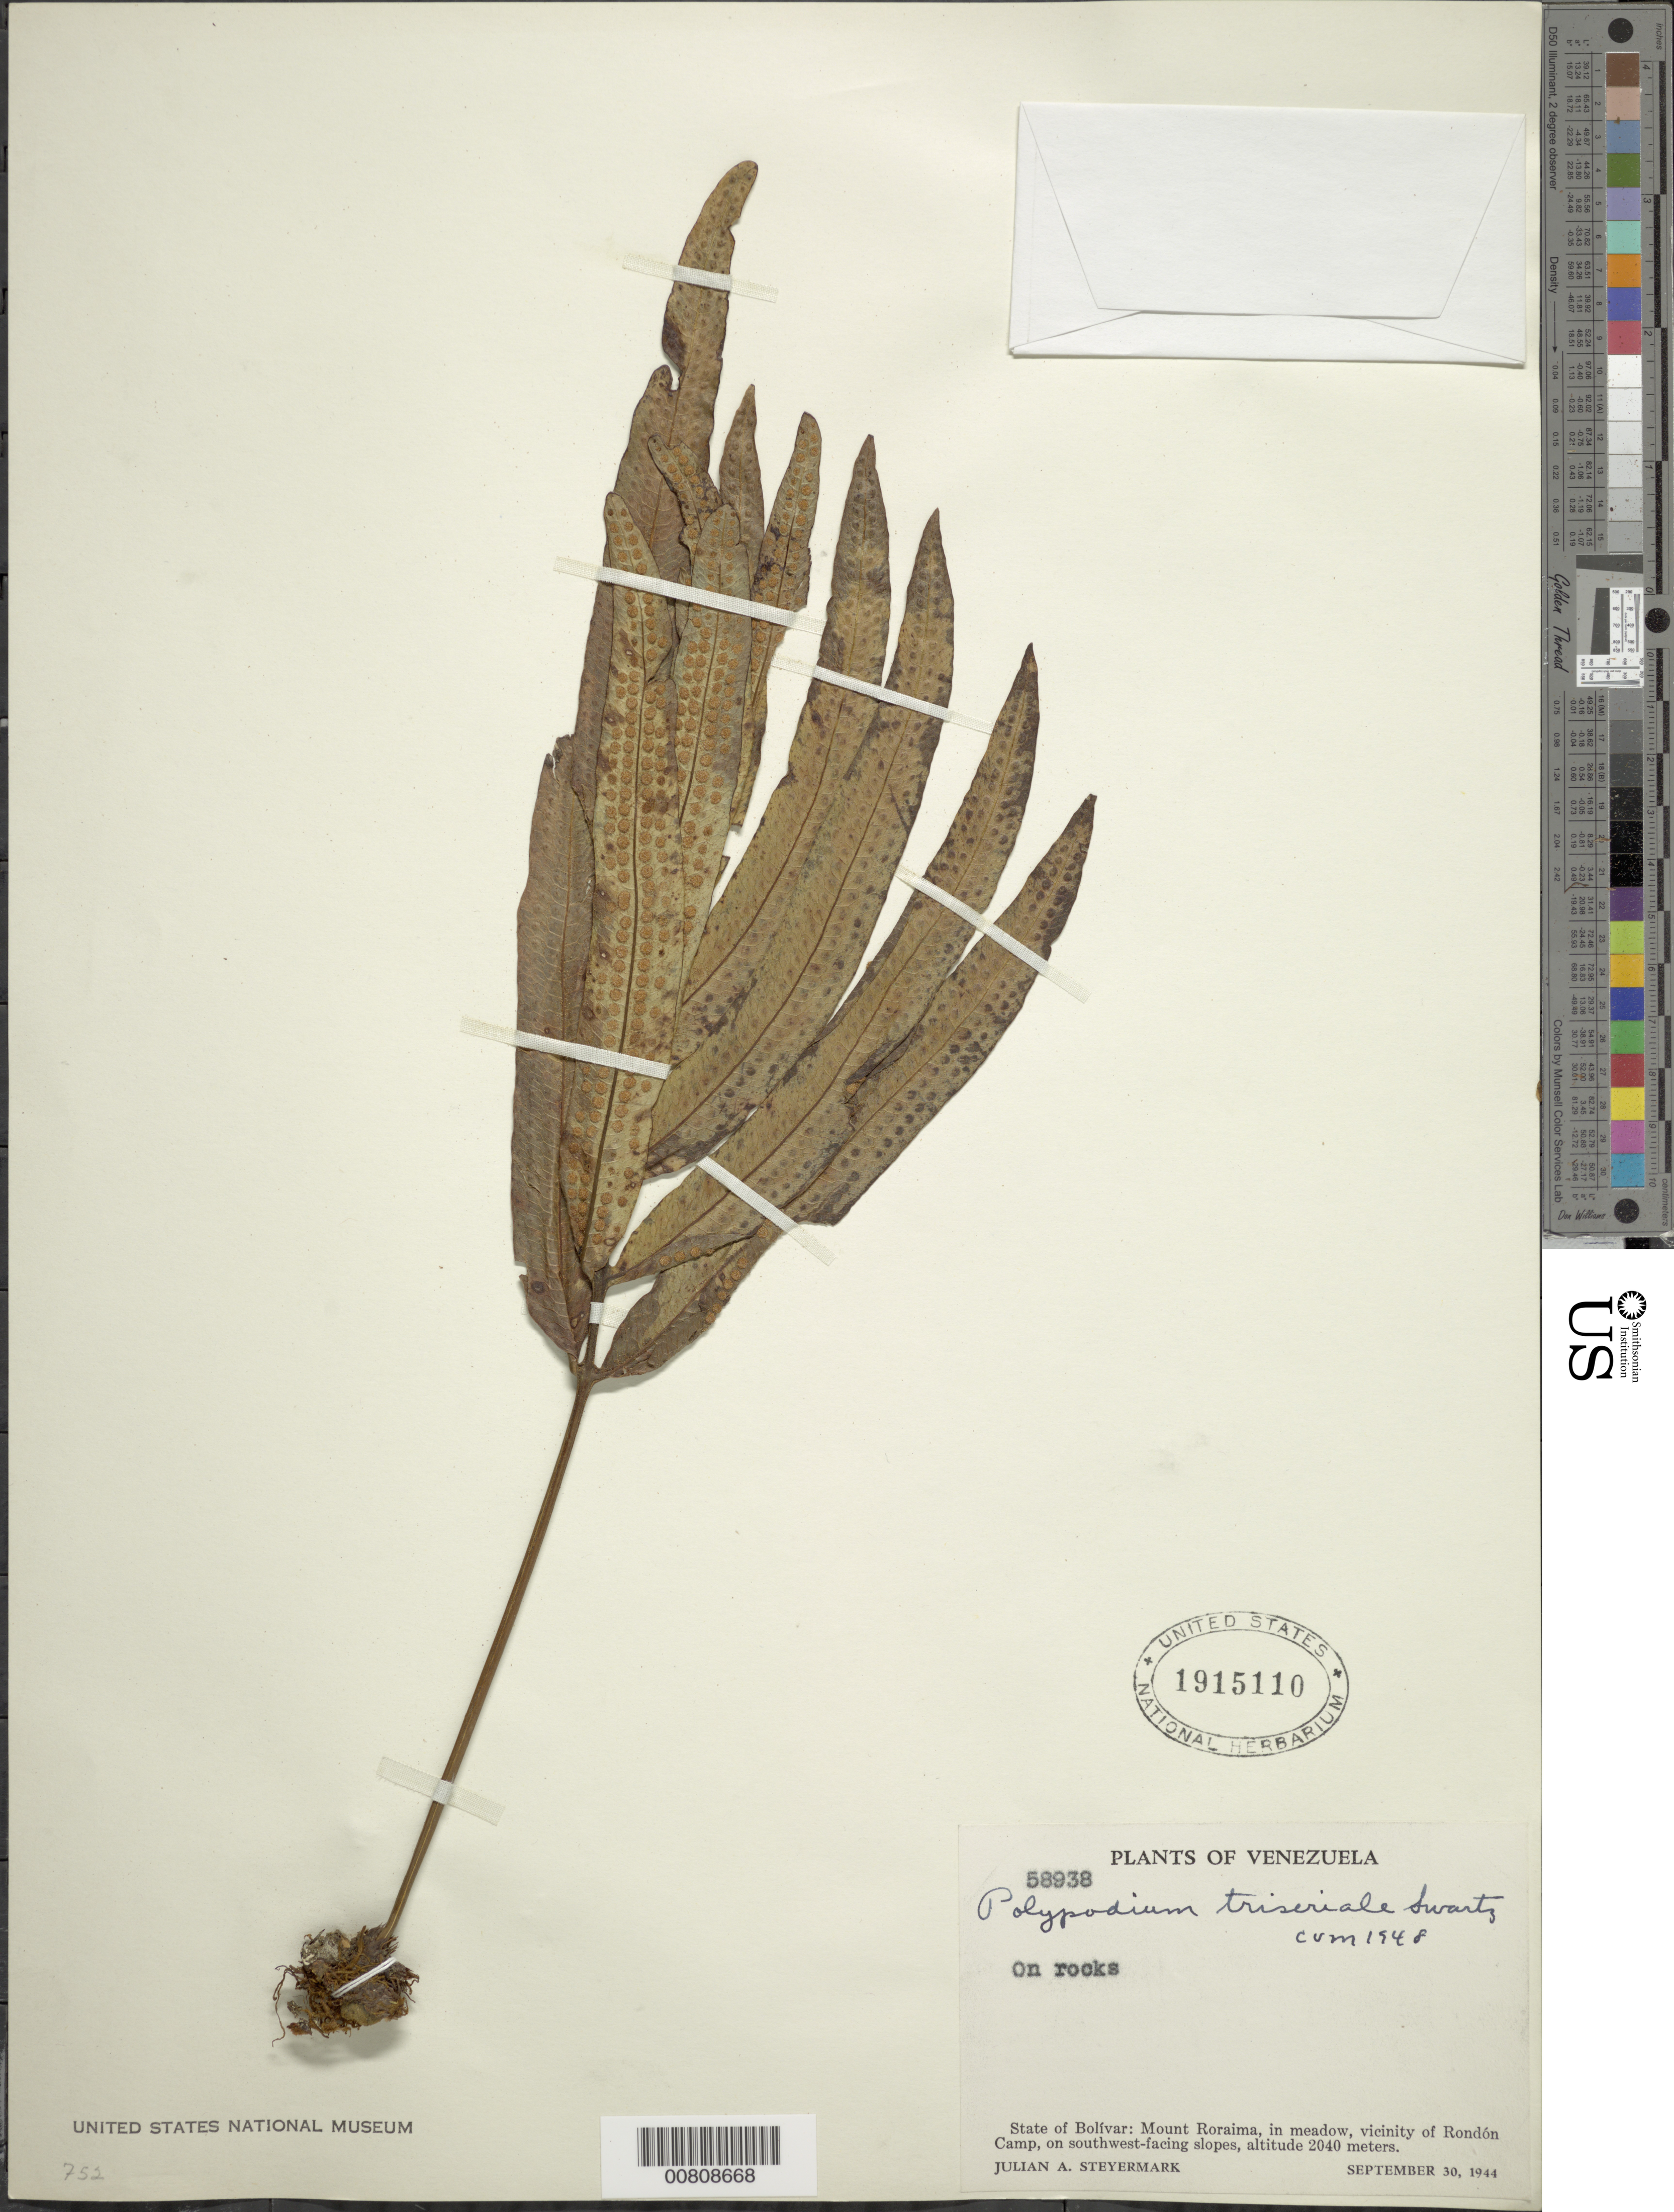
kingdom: Plantae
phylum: Tracheophyta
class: Polypodiopsida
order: Polypodiales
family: Polypodiaceae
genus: Serpocaulon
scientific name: Serpocaulon triseriale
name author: (Sw.) A.R. Sm.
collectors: J. Steyermark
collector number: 58938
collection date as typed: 30-Sep-44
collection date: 1944-09-30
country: Venezuela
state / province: Bolívar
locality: Mt. Roraima, Rondón Camp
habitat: Meadow, on rocks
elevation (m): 2040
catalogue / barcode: US 1915110